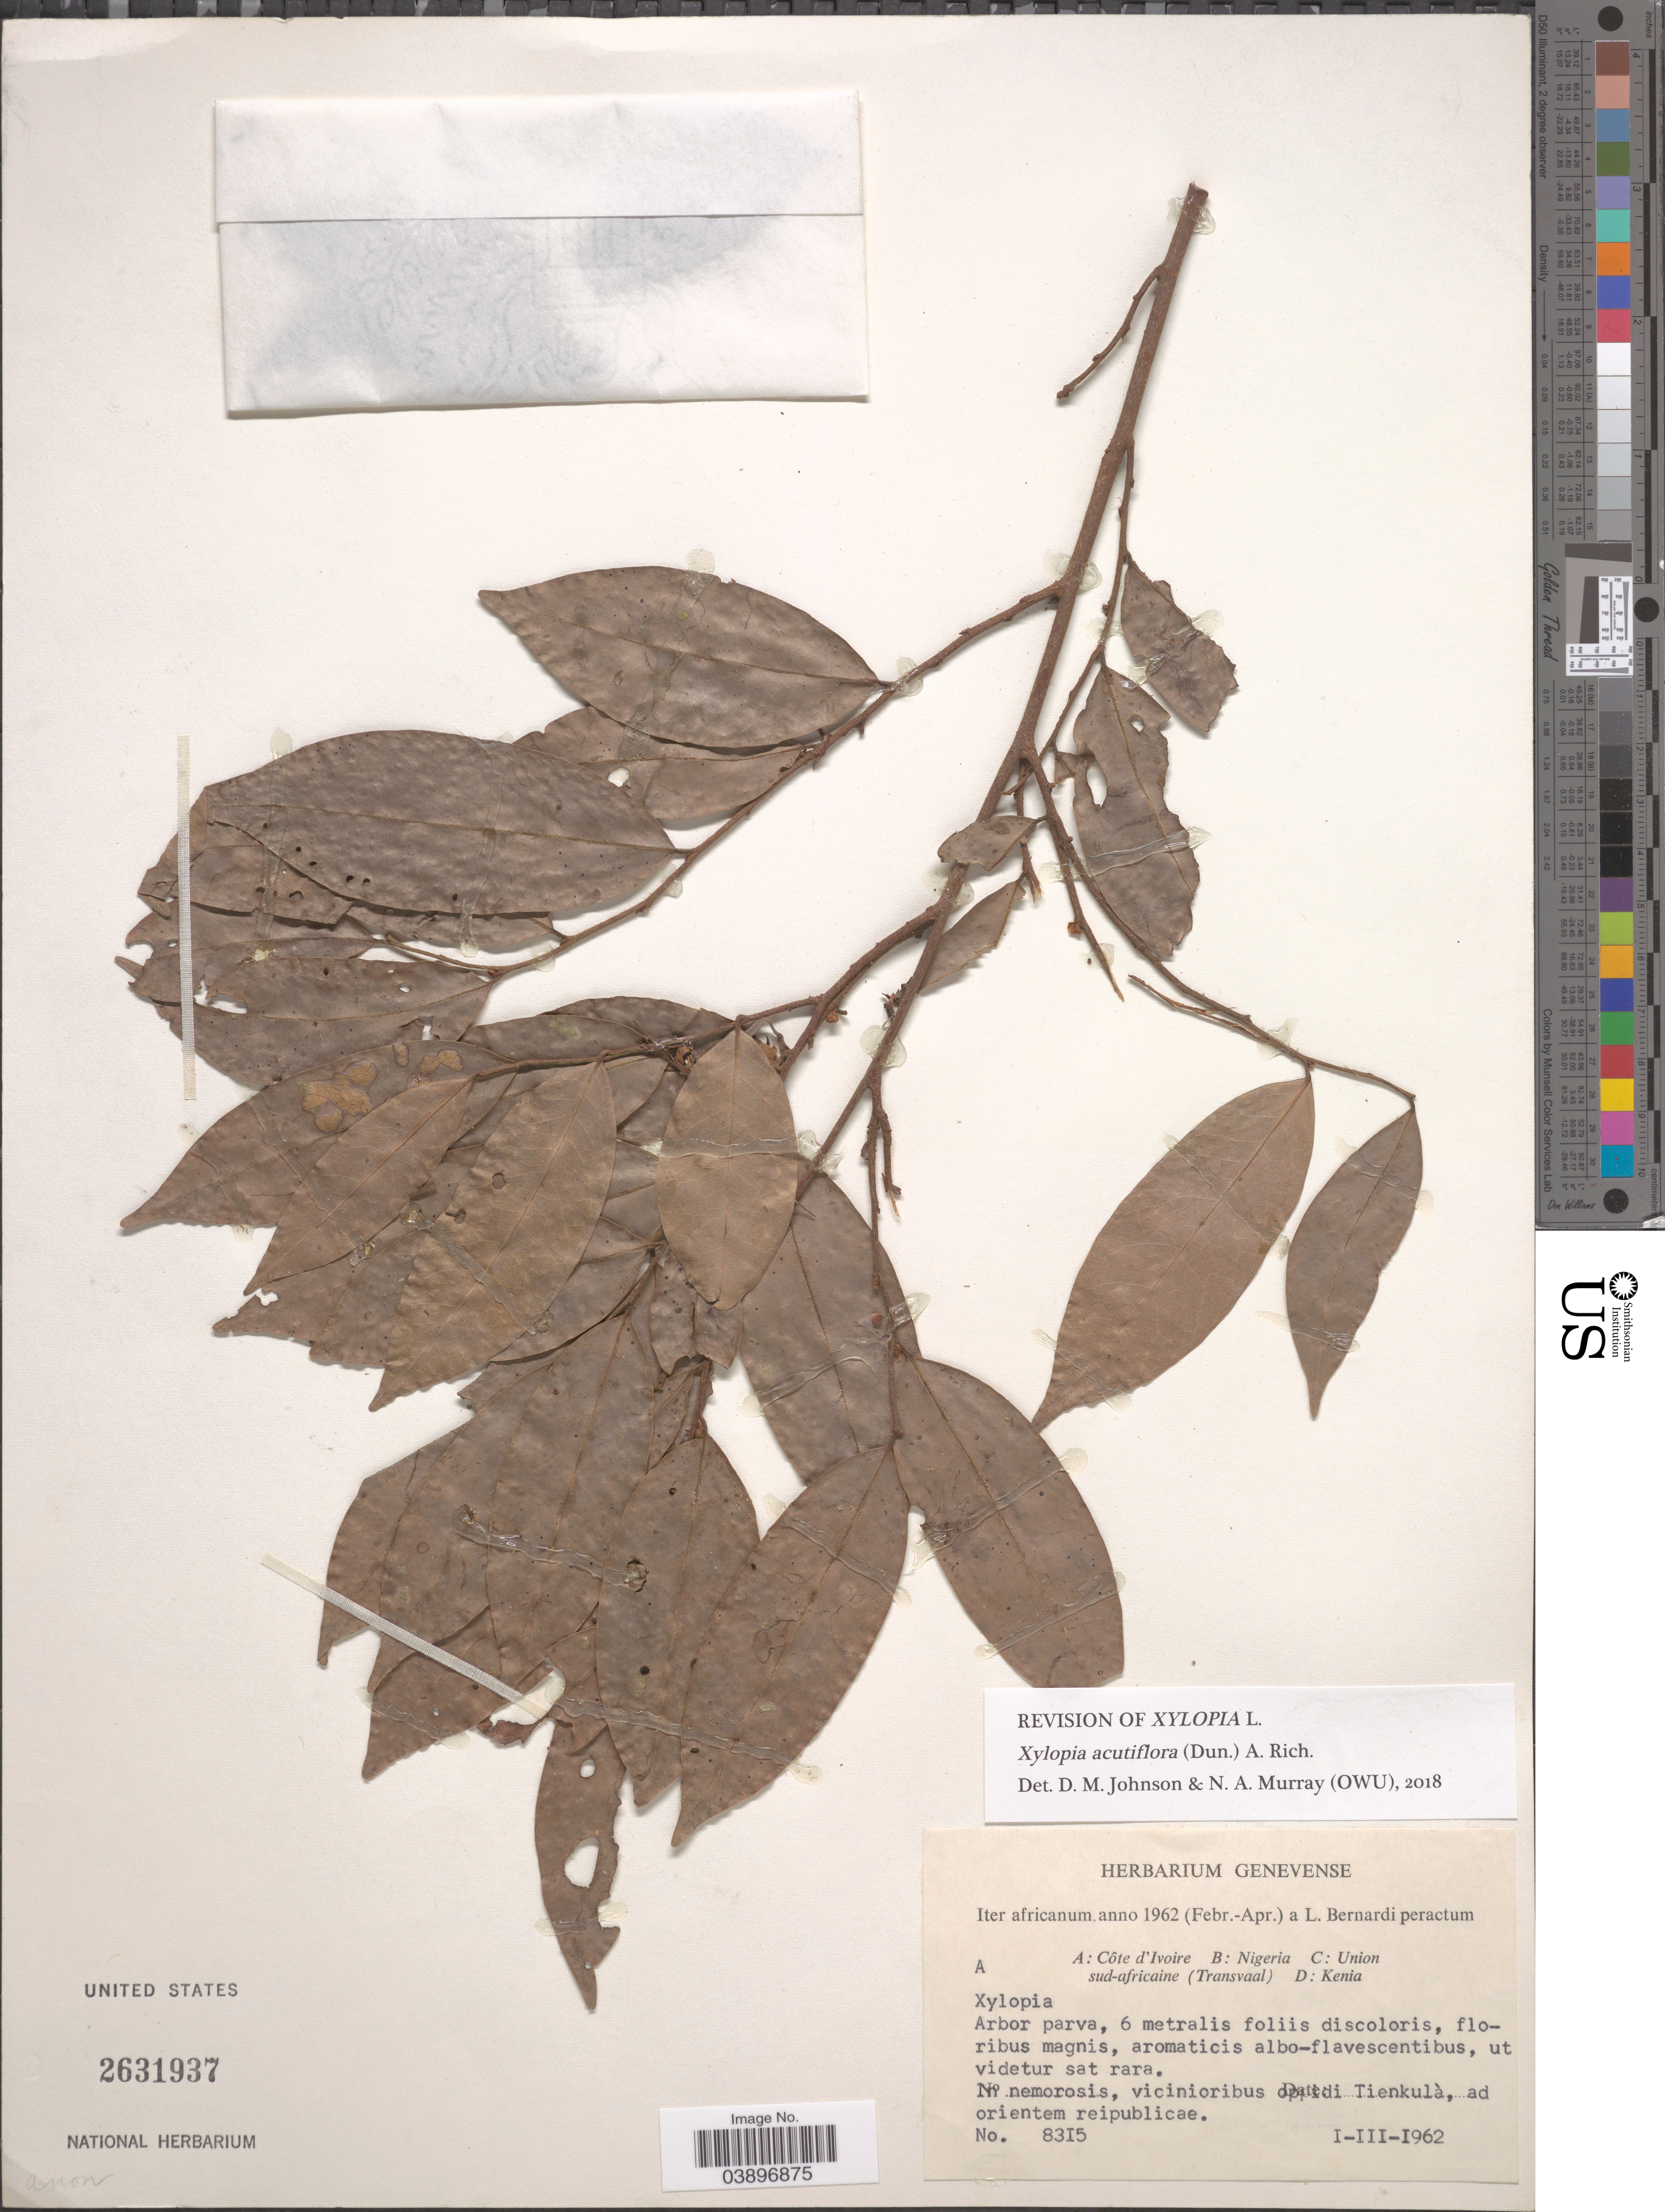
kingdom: Plantae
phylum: Tracheophyta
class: Magnoliopsida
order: Magnoliales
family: Annonaceae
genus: Xylopia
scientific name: Xylopia acutiflora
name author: (Dunal) A. Rich.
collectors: L. Bernardi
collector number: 8315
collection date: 1962-03-01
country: Ivory Coast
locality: Côte d'Ivoire. In nemorosis, vicinioribus oppidi Tienkulà, ad occidentem reipublicae.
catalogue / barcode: US 2631937